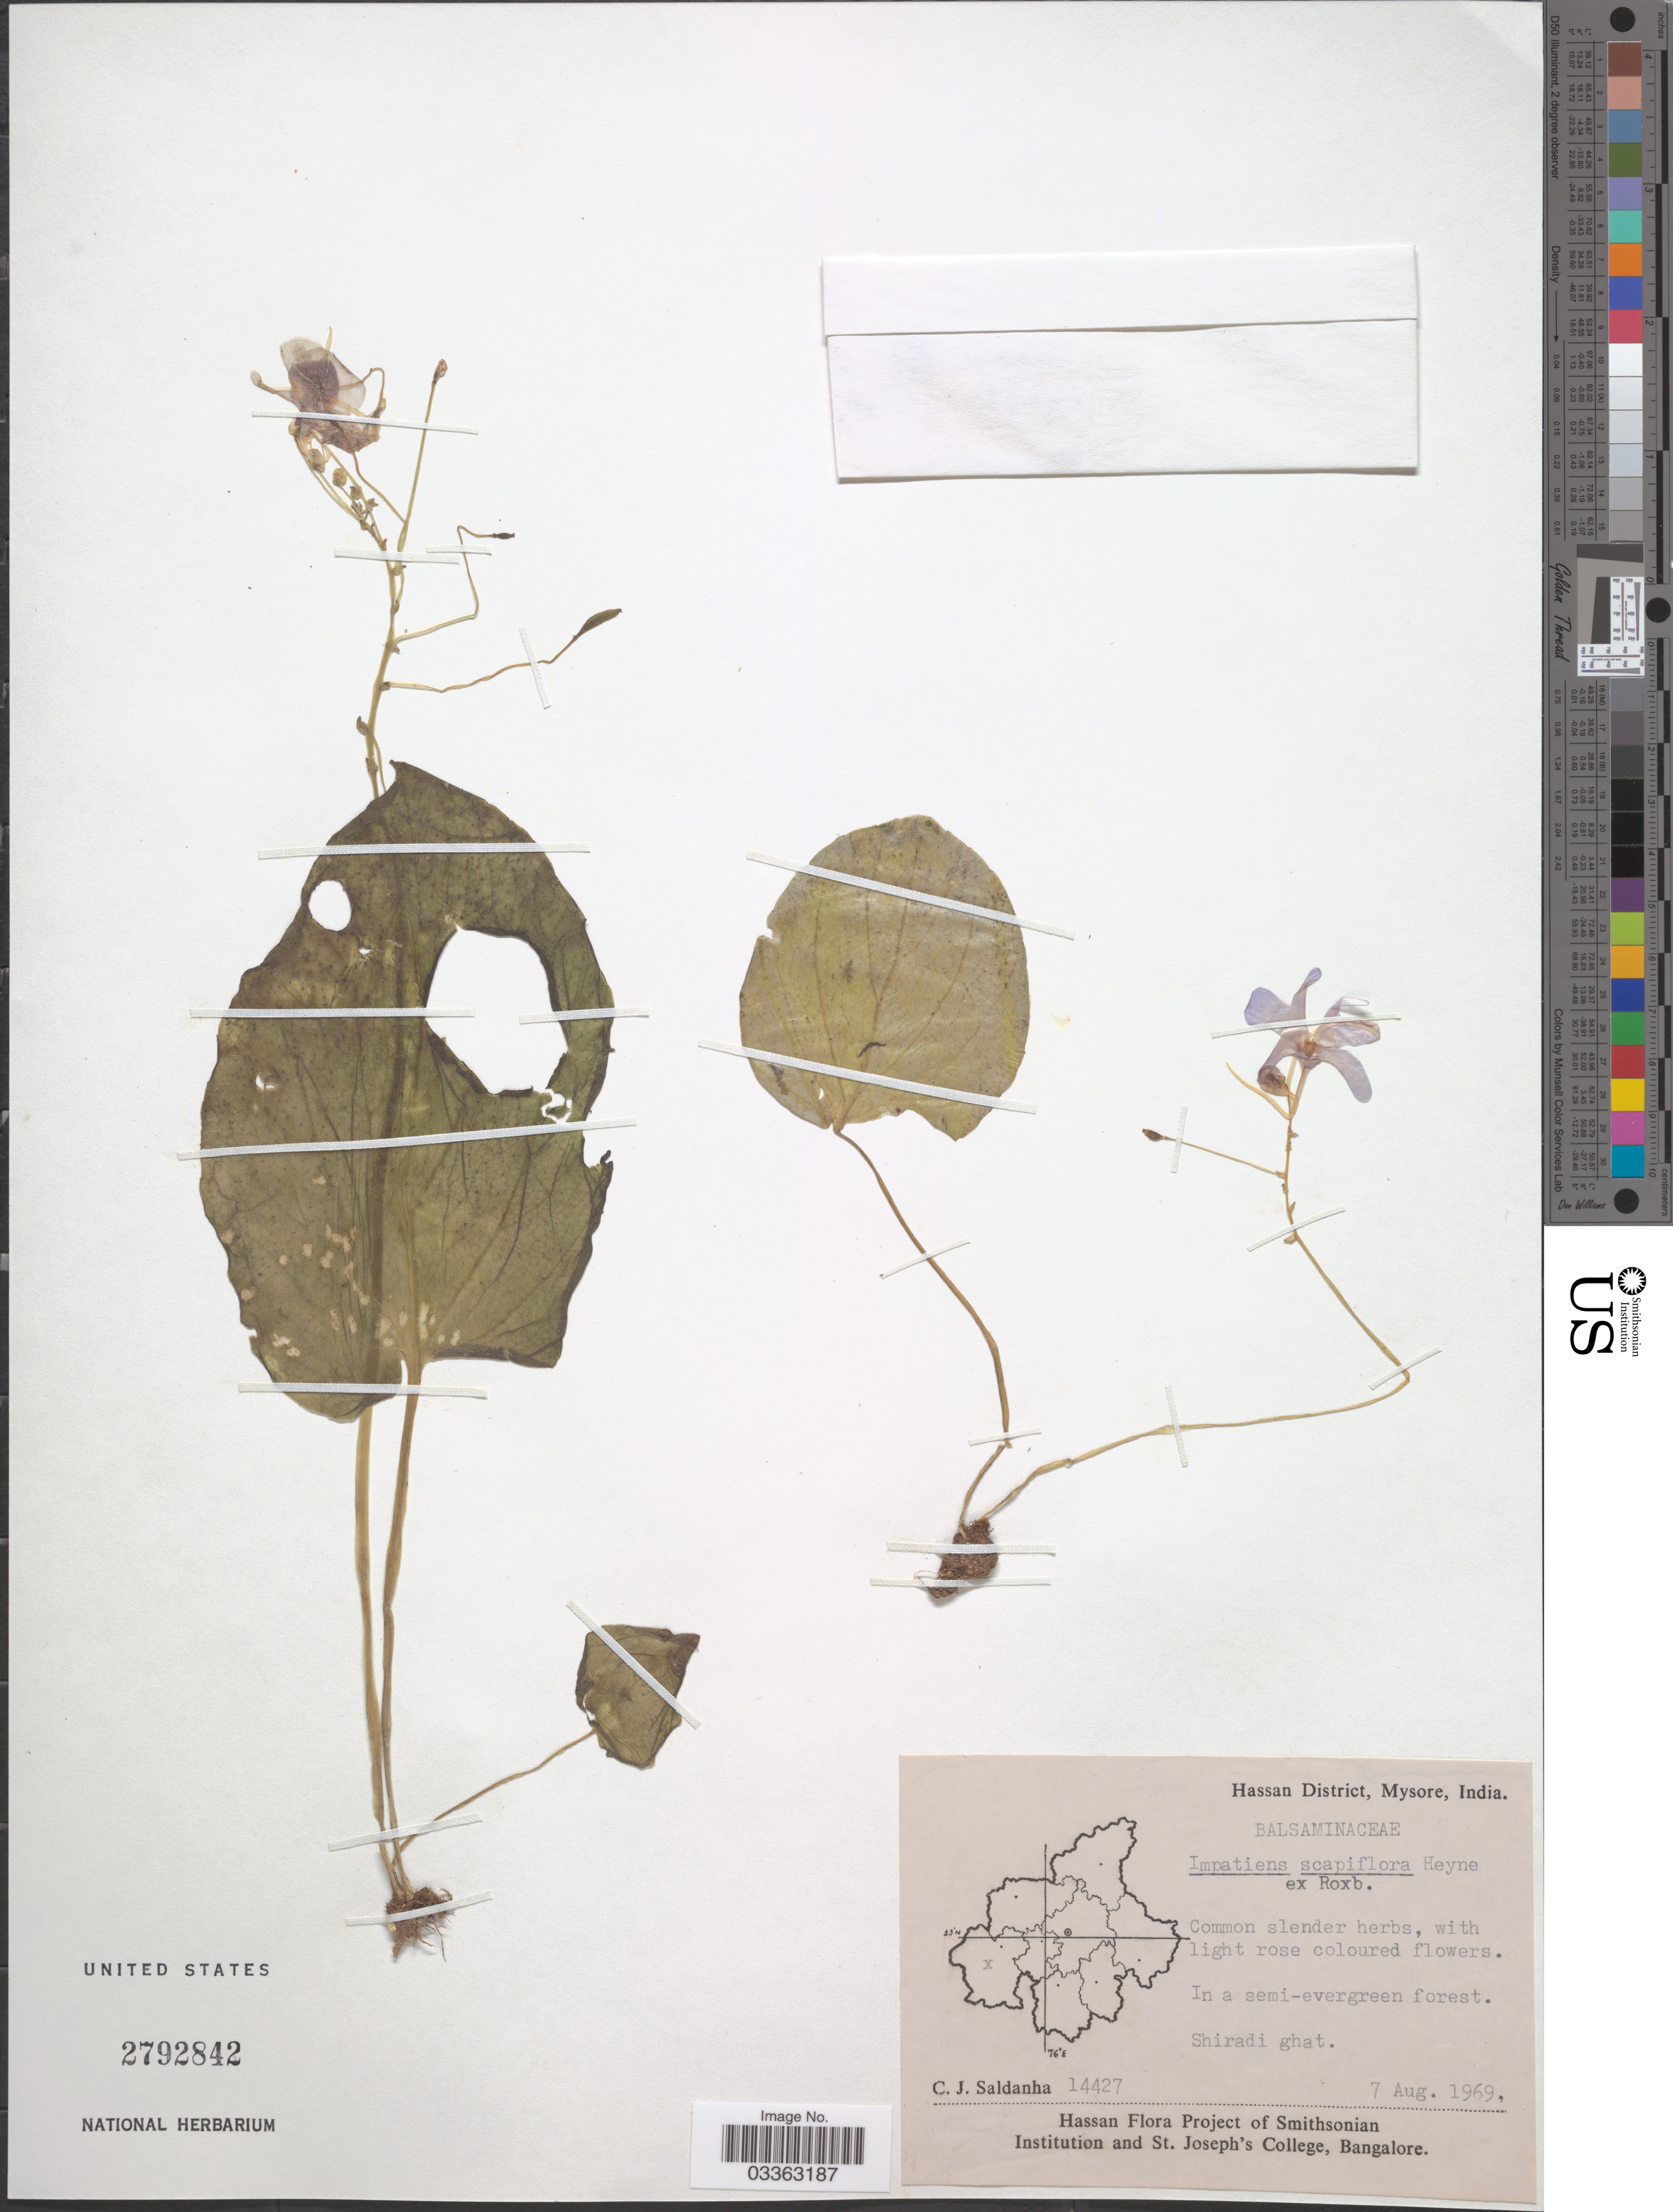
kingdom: Plantae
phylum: Tracheophyta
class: Magnoliopsida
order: Ericales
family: Balsaminaceae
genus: Impatiens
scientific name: Impatiens scapiflora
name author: B. Heyne ex Roxb.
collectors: C. J. Saldanha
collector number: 14427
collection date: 1969-08-07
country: India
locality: Hassan District, Mysore. Shiradi ghat.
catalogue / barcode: US 2792842